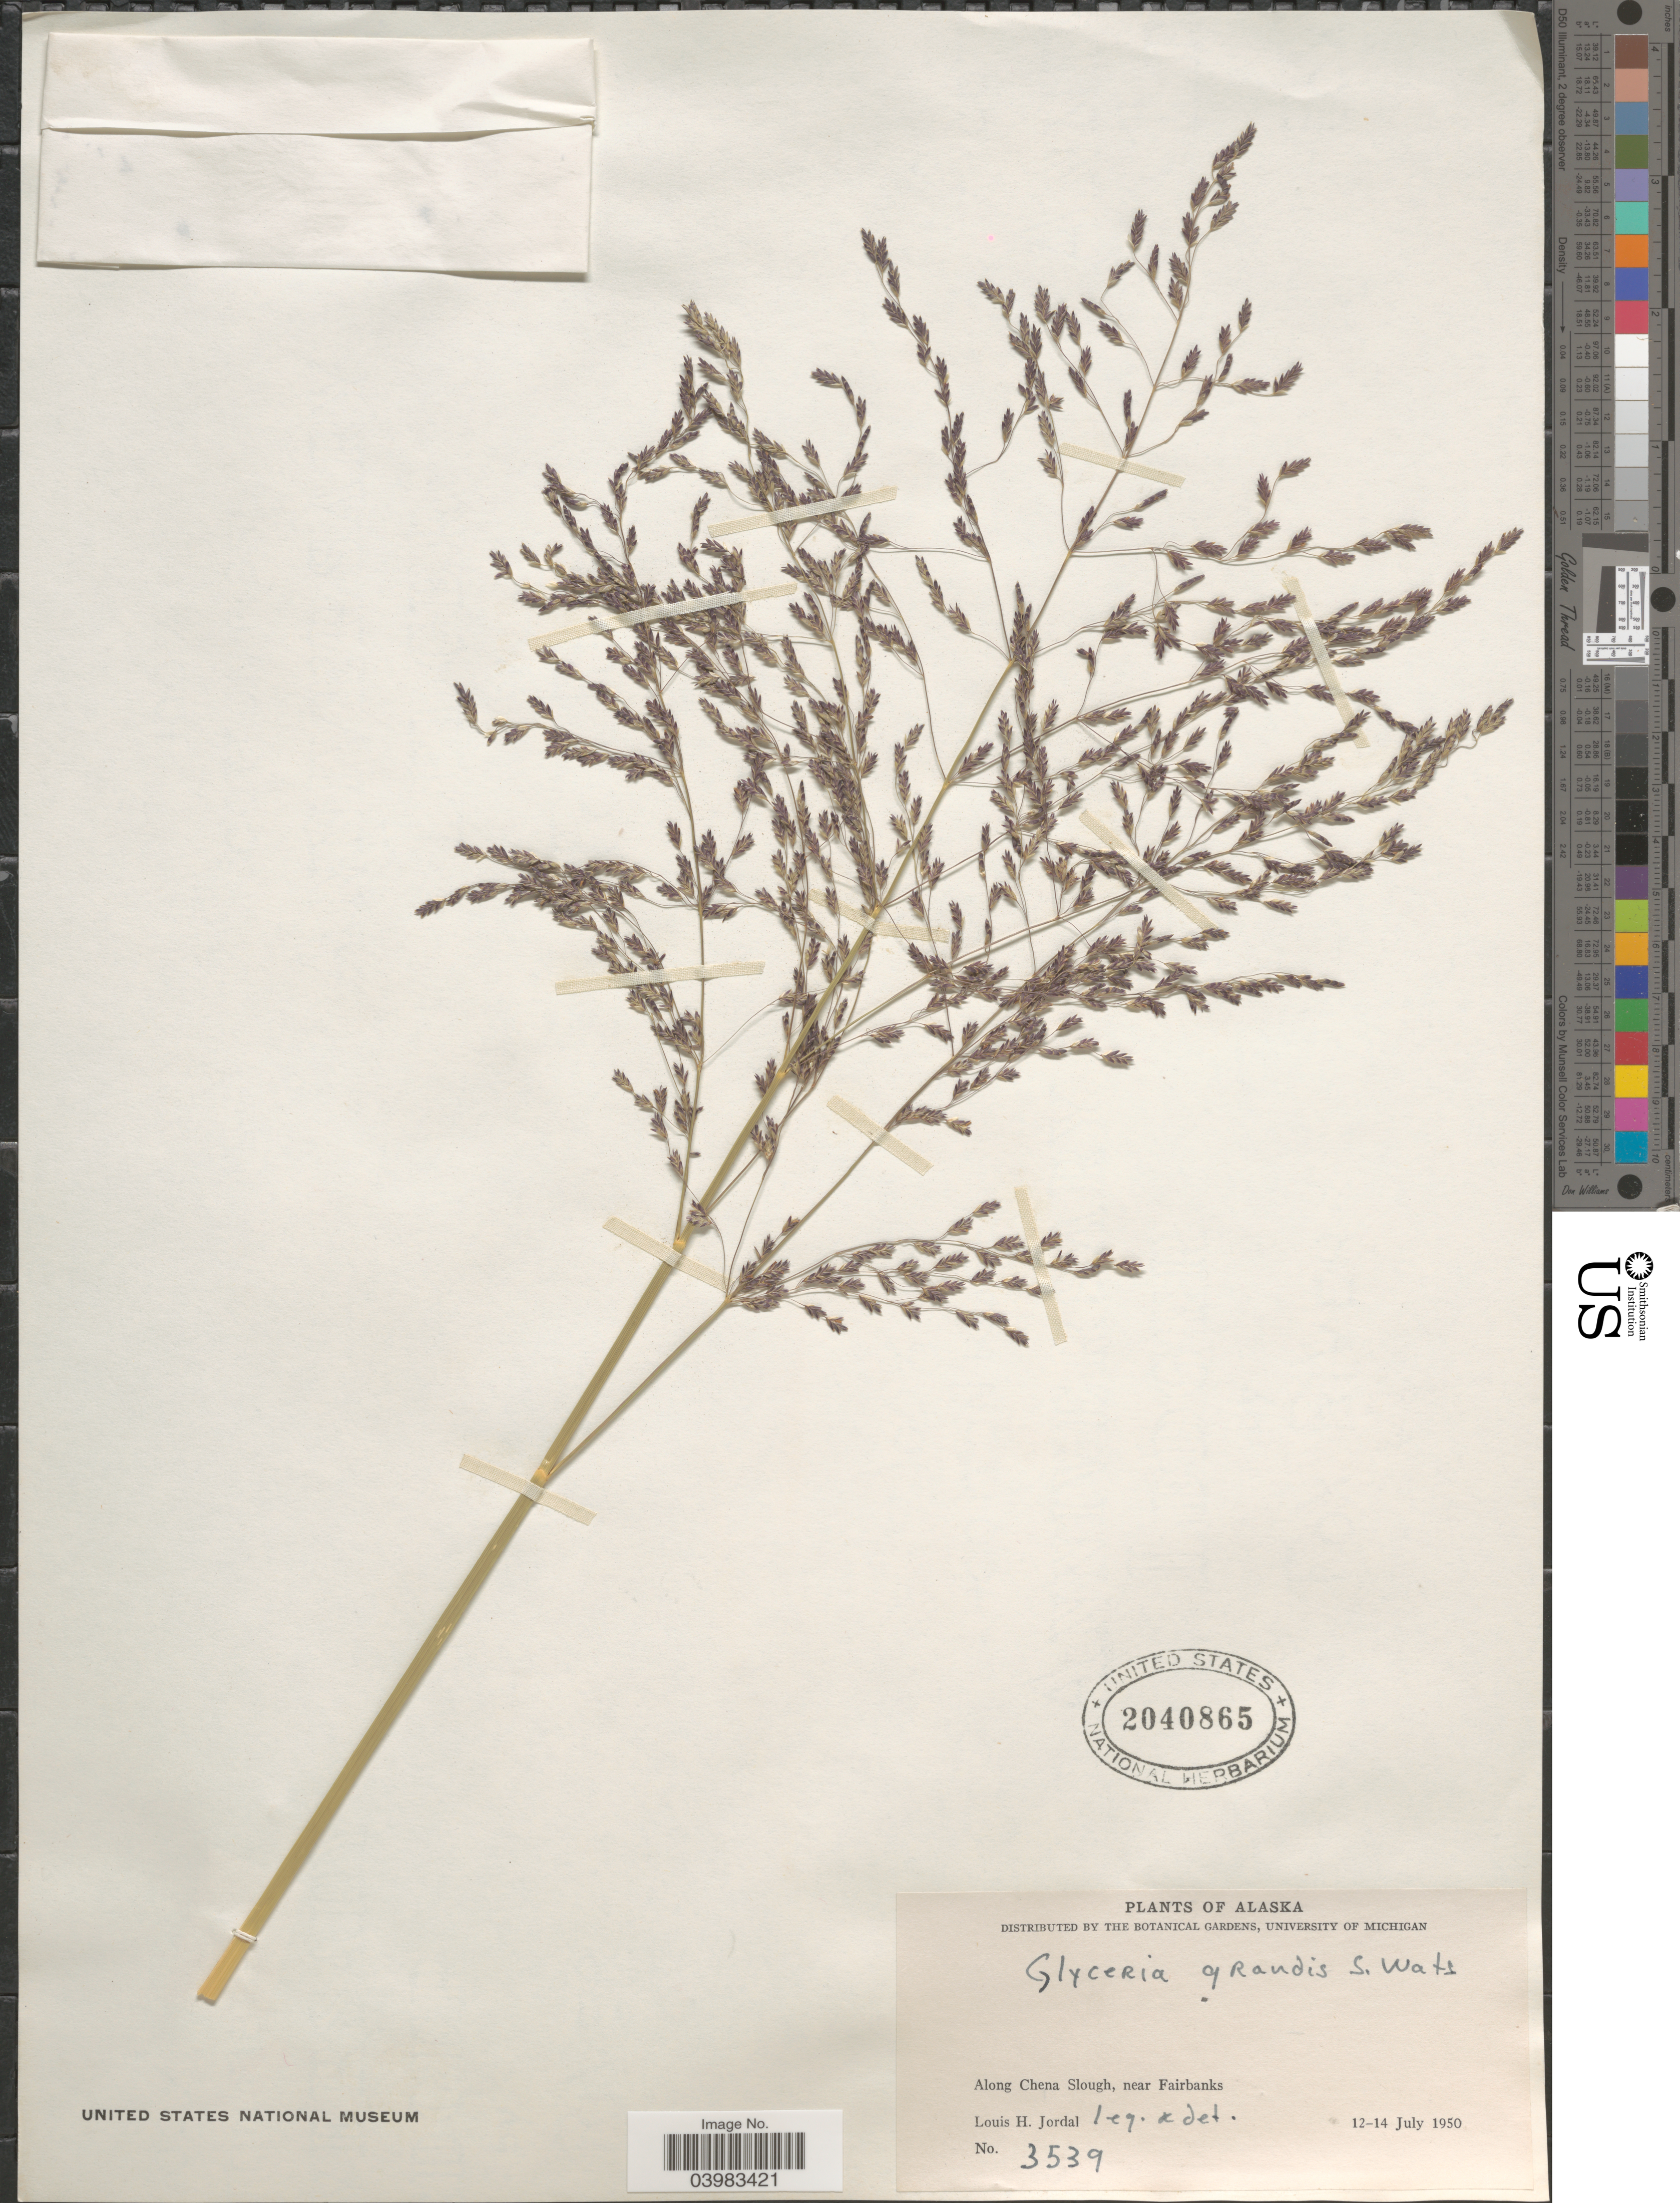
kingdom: Plantae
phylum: Tracheophyta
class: Liliopsida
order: Poales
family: Poaceae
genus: Glyceria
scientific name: Glyceria grandis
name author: S. Watson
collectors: L. Jordal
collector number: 3539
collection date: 1950-07-12/1950-07-14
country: United States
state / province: Alaska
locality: Along Chena Slough, near Fairbanks.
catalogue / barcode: US 2040865